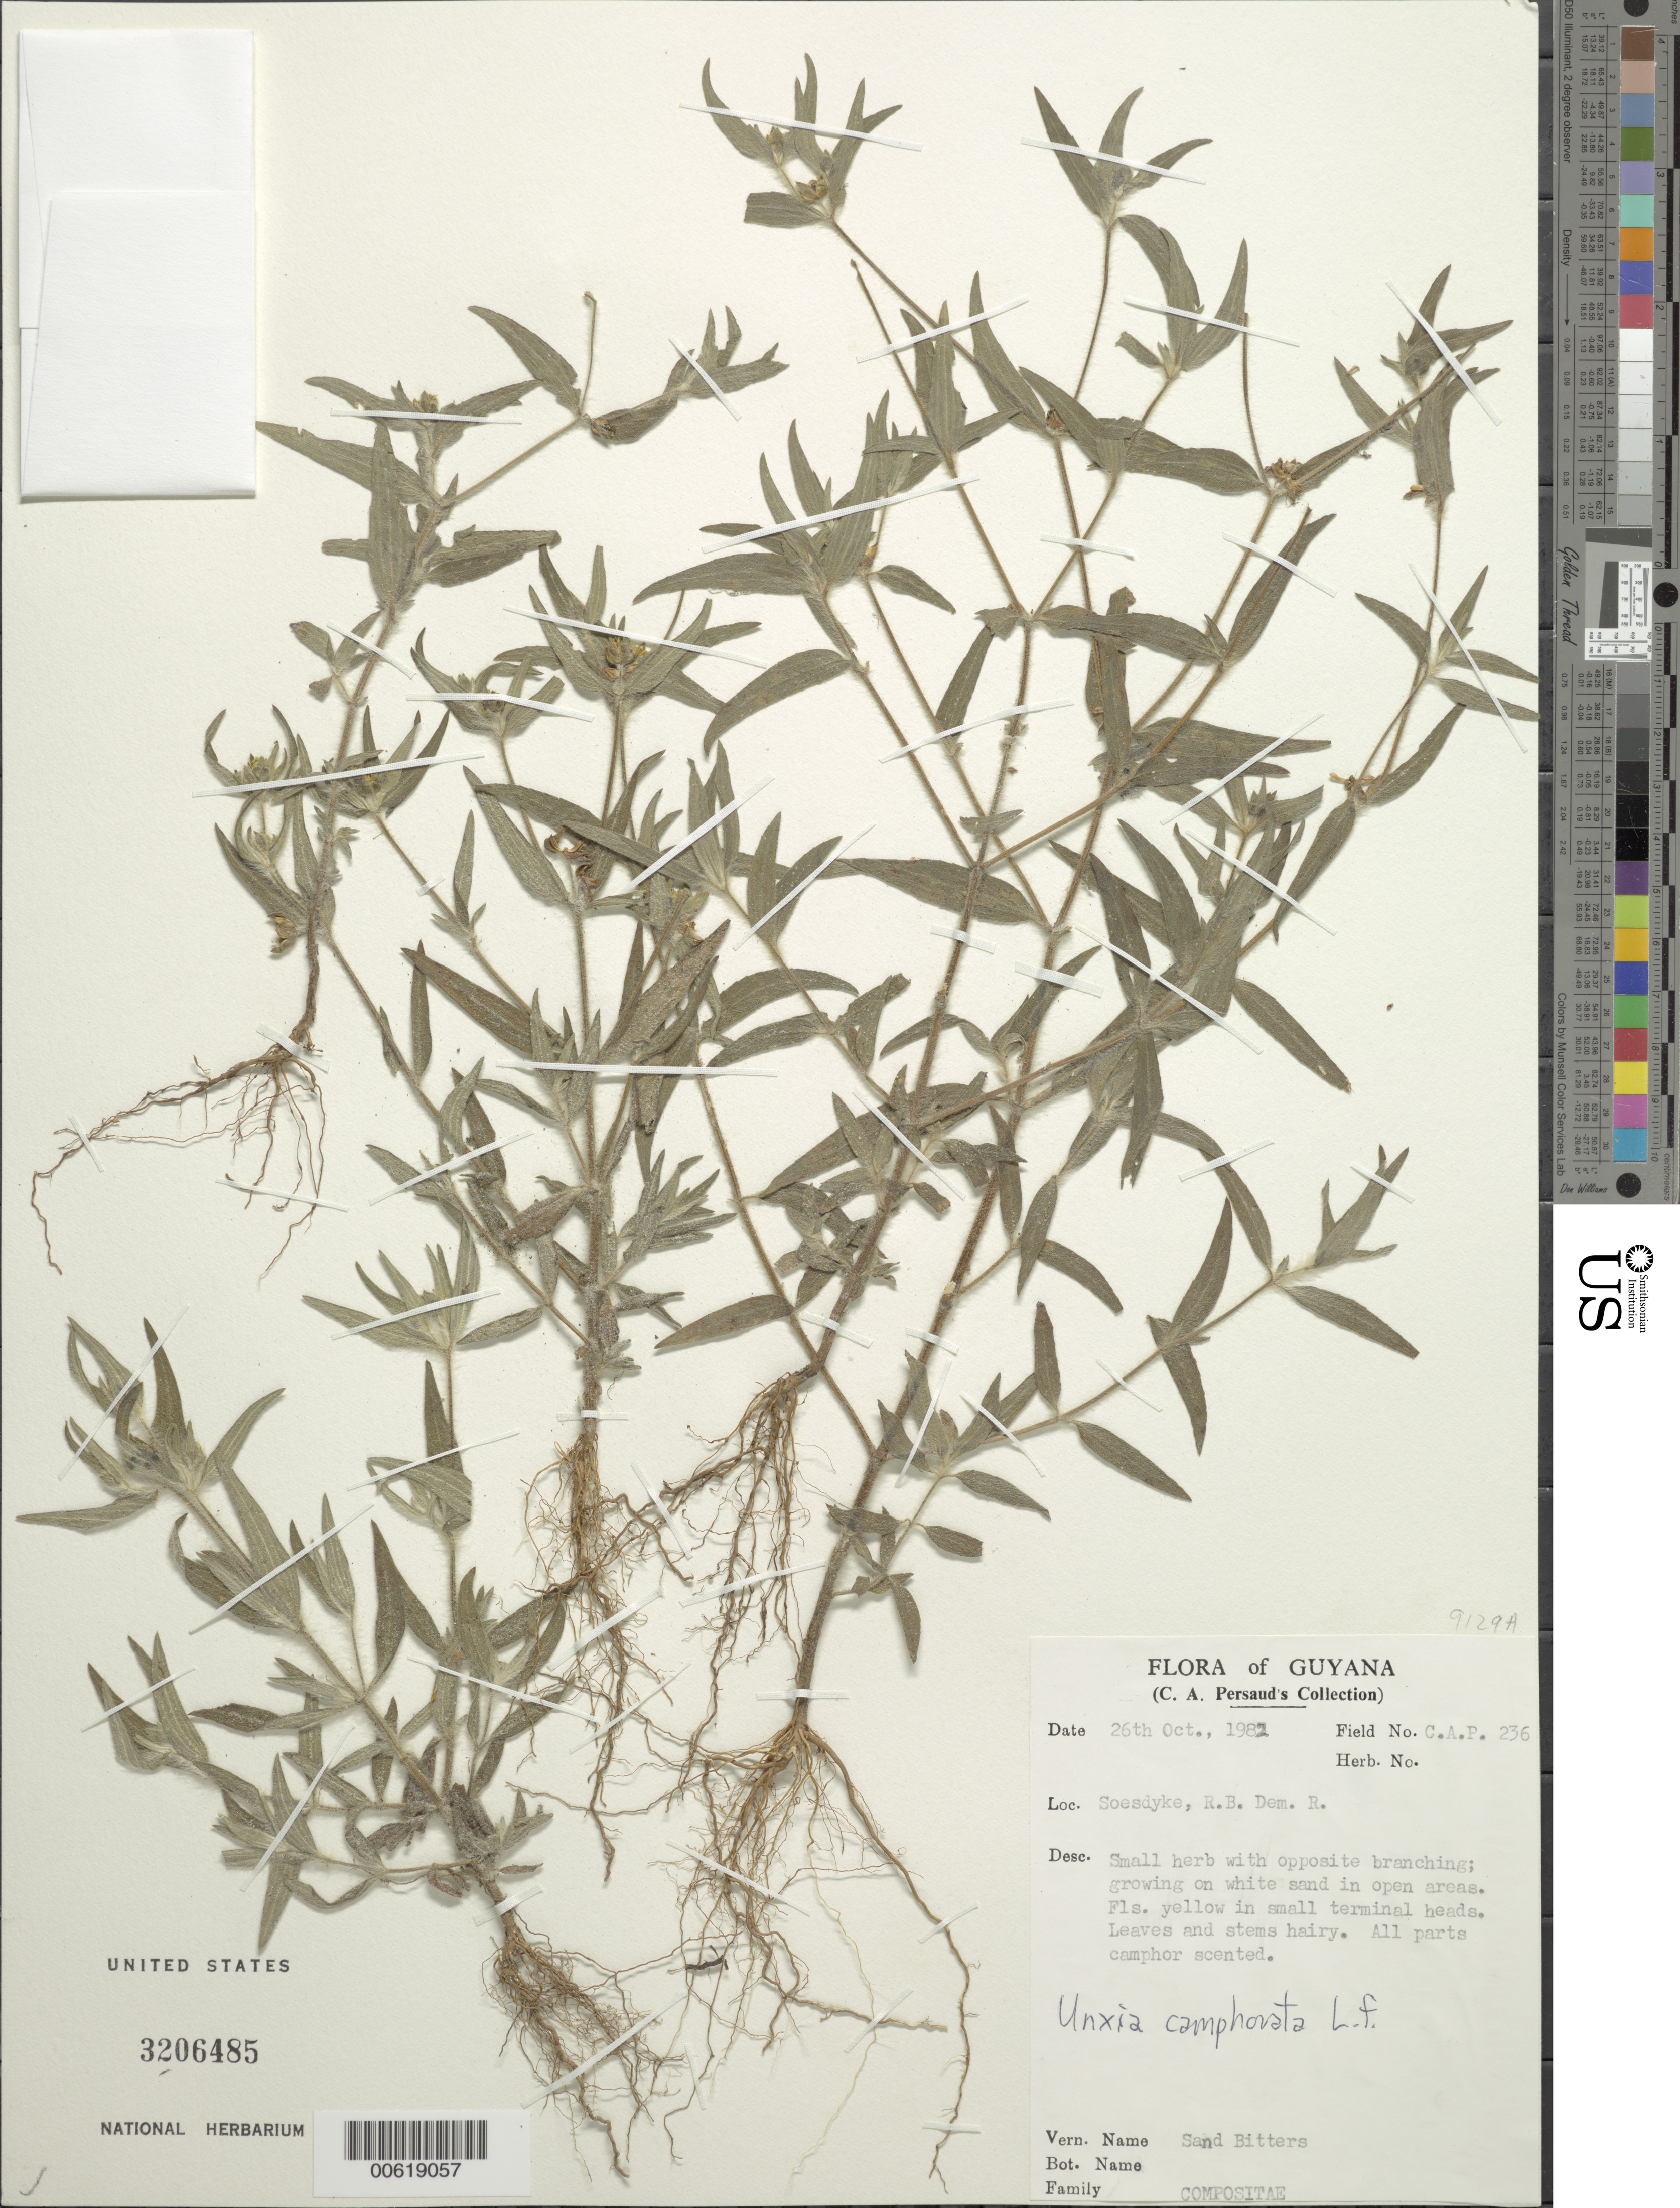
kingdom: Plantae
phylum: Tracheophyta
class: Magnoliopsida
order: Asterales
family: Asteraceae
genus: Unxia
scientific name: Unxia camphorata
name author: L. f.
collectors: A. Persaud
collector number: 236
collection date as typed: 26-Oct-82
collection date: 1982-10-26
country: Guyana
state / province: Demerara-Mahaica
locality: Soesdyke, Right Bank Demerara R.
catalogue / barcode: US 3206485